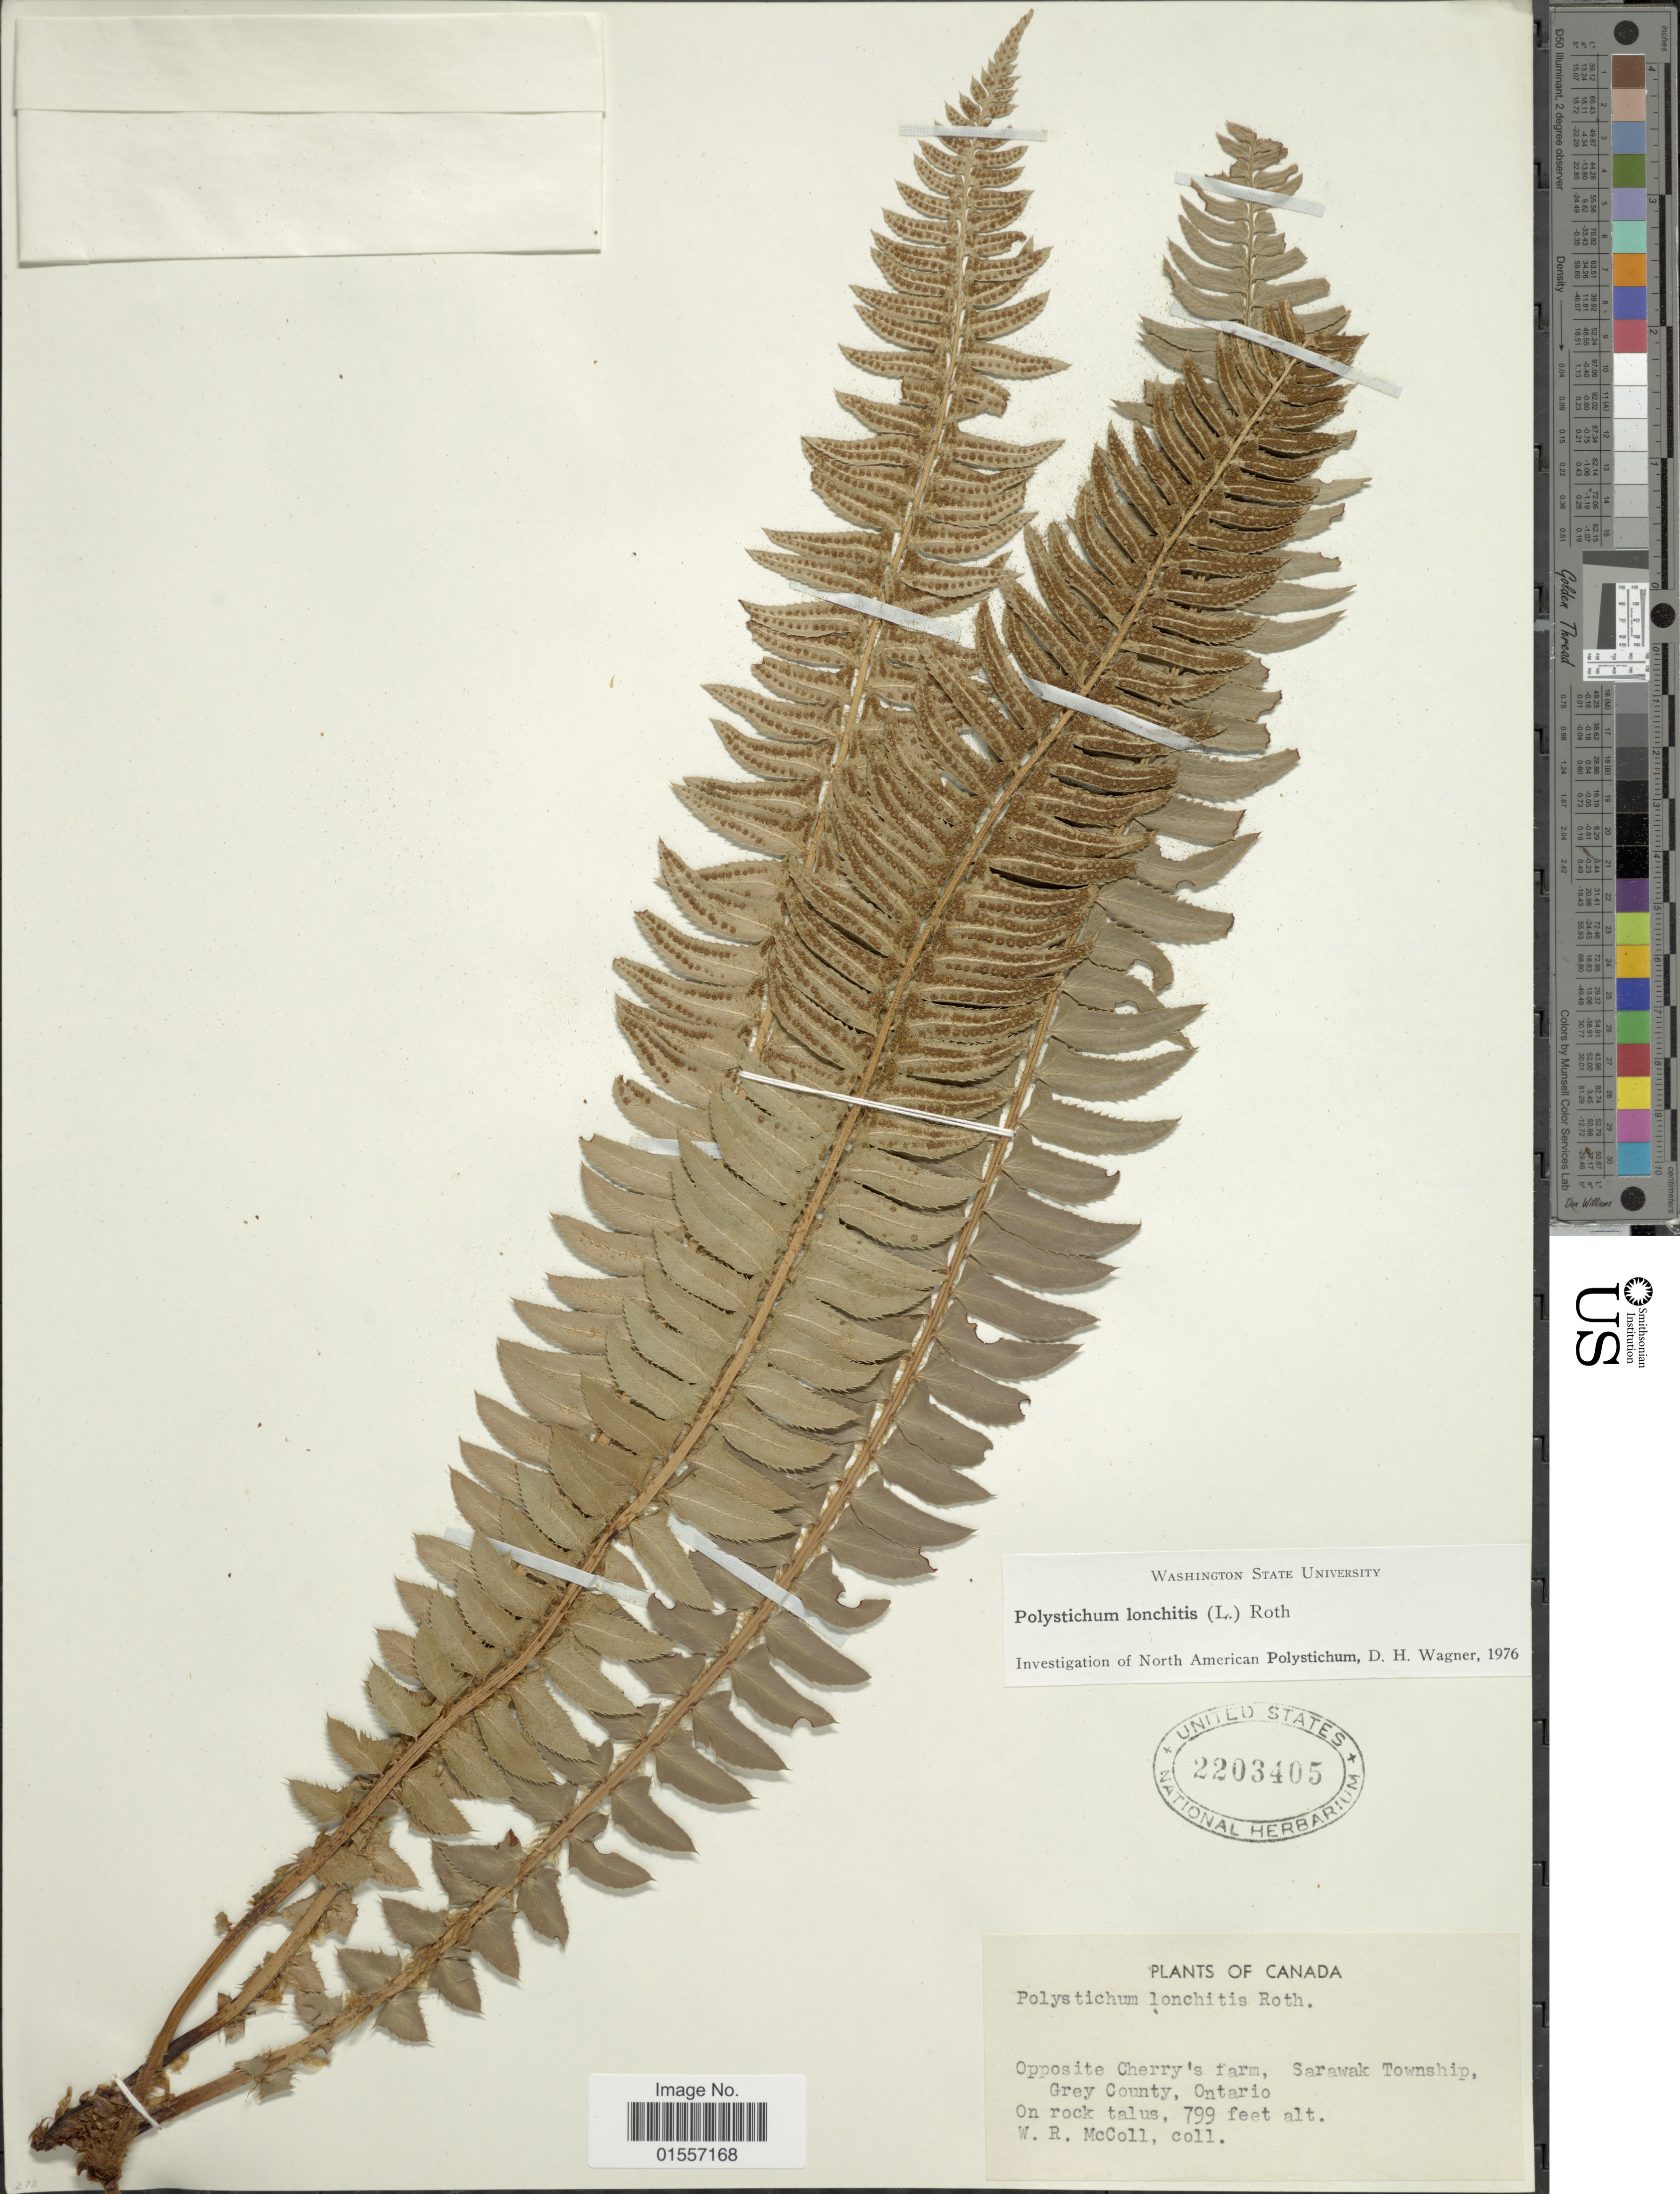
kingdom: Plantae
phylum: Tracheophyta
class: Polypodiopsida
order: Polypodiales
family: Dryopteridaceae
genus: Polystichum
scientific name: Polystichum lonchitis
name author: (Roth) L.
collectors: W. McCall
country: Canada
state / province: Ontario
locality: Opposite Cherry's farm, Sarawak Township, Grey County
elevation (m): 244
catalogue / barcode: US 2203405